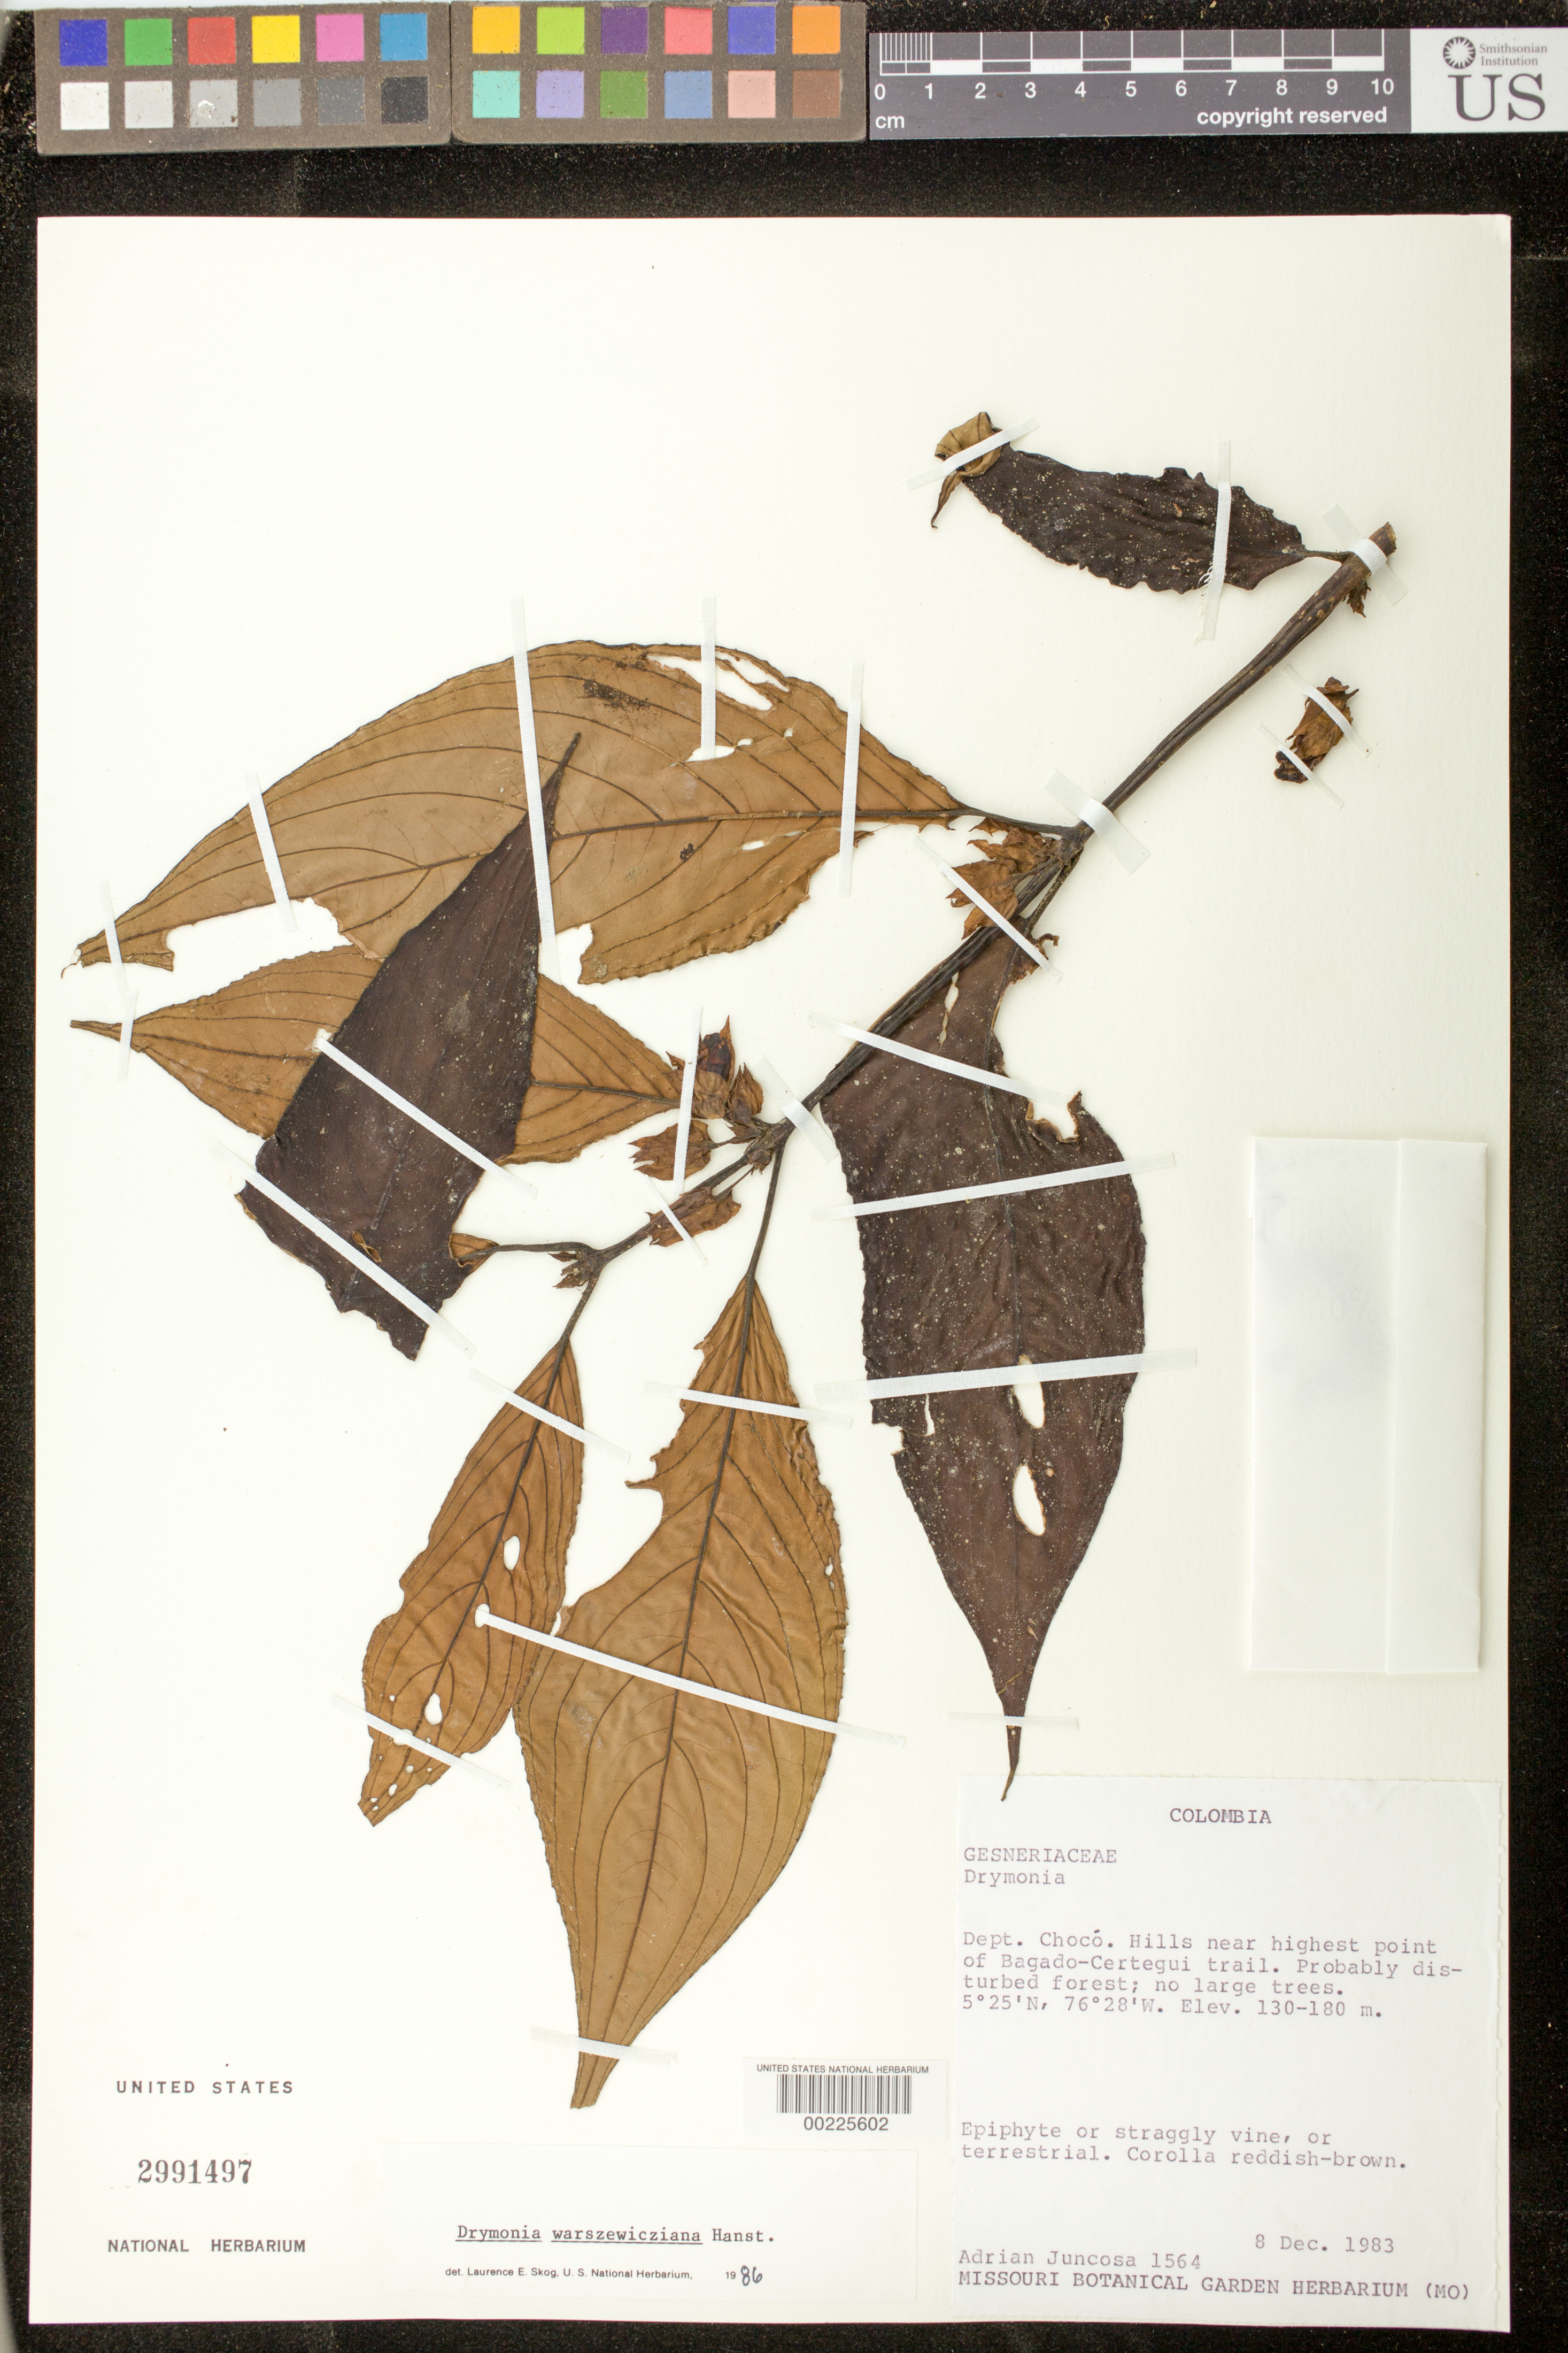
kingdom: Plantae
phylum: Tracheophyta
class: Magnoliopsida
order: Lamiales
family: Gesneriaceae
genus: Drymonia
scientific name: Drymonia warszewicziana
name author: Hanst.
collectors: A. Juncosa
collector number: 1564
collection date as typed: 08 Dec 1983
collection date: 1983-12-08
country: Colombia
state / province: Chocó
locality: Hills near highest Point of Bagado-Certegui trail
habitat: Probably disturbed forest, no large trees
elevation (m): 130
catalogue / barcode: US 2991497